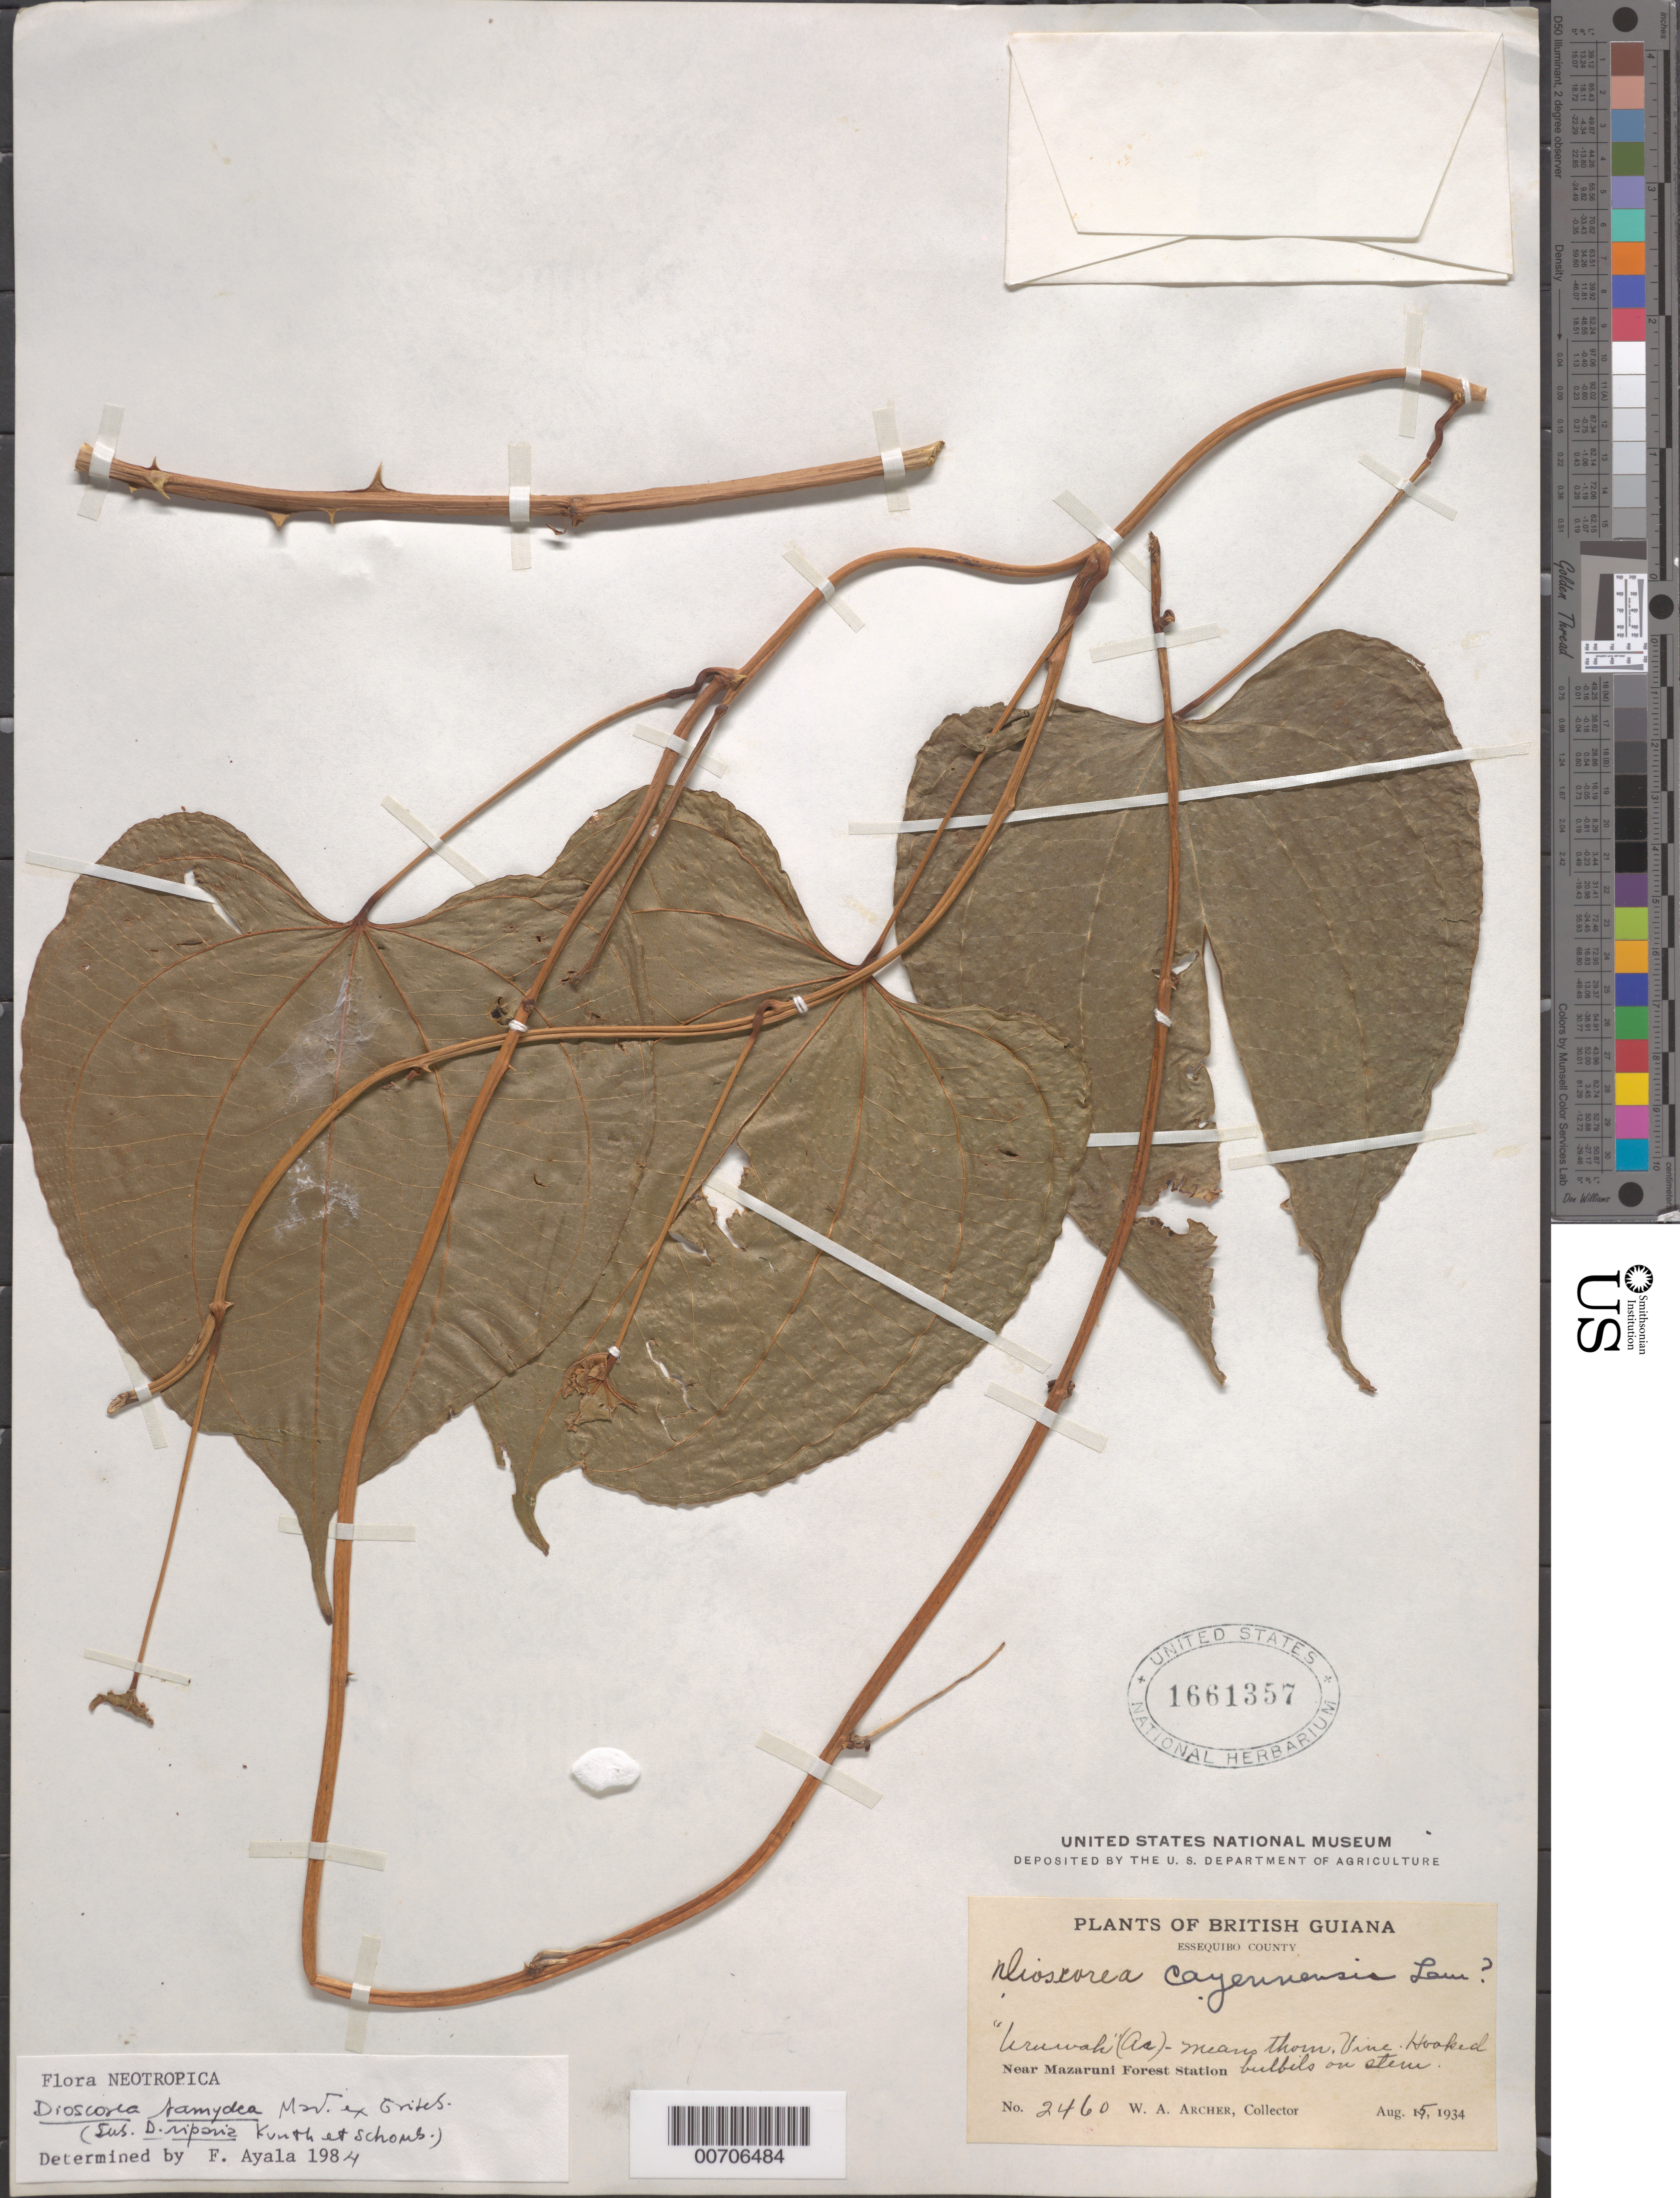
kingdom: Plantae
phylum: Tracheophyta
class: Liliopsida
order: Dioscoreales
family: Dioscoreaceae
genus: Dioscorea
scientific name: Dioscorea samydea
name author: Griseb.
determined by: Ayala F., Franklin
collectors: W. A. Archer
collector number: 2460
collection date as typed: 15-Aug-34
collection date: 1934-08-15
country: Guyana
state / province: Cuyuni-Mazaruni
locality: Mazaruni Forest Station, vic.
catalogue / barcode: US 1661357